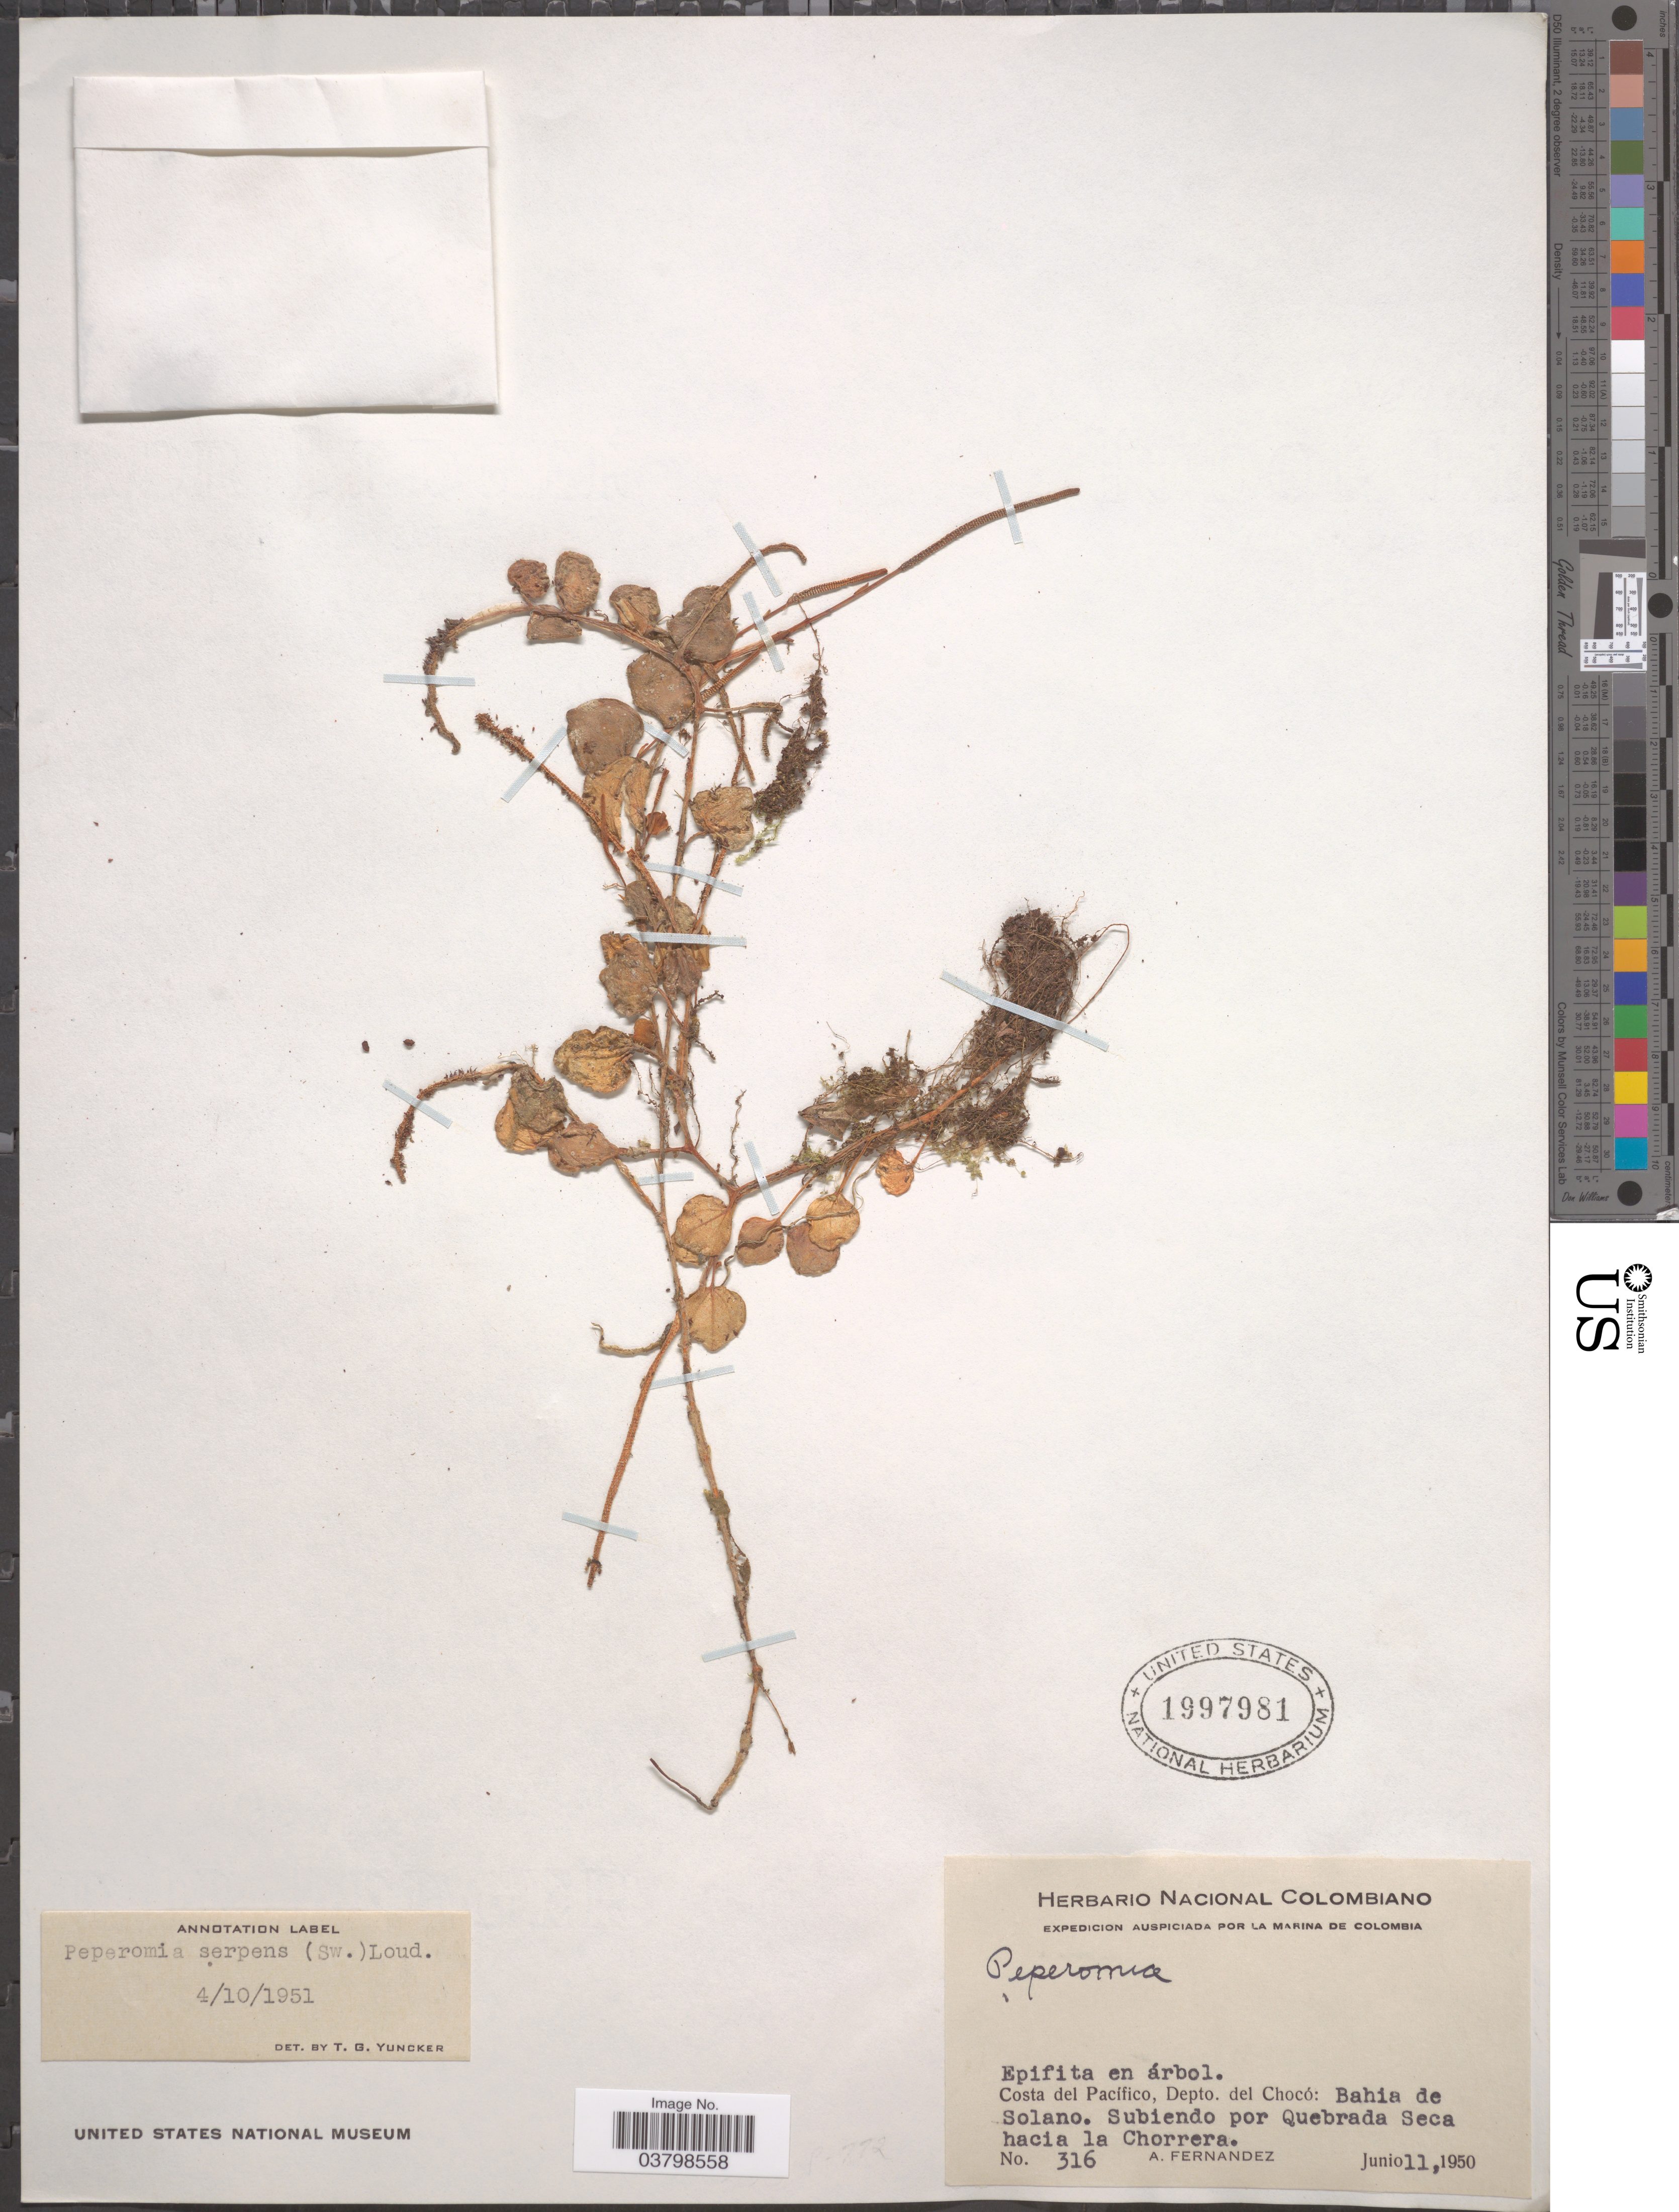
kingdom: Plantae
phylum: Tracheophyta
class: Magnoliopsida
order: Piperales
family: Piperaceae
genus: Peperomia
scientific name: Peperomia serpens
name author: (Sw.) Loudon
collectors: A. Fernandez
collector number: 316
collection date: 1950-06-11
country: Colombia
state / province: Chocó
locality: Costa del Pacífico, Depto. del Chocó: Bahia de Solano. Subiendo por Quebrada Seca hacia la Chorrera.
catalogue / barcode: US 1997981